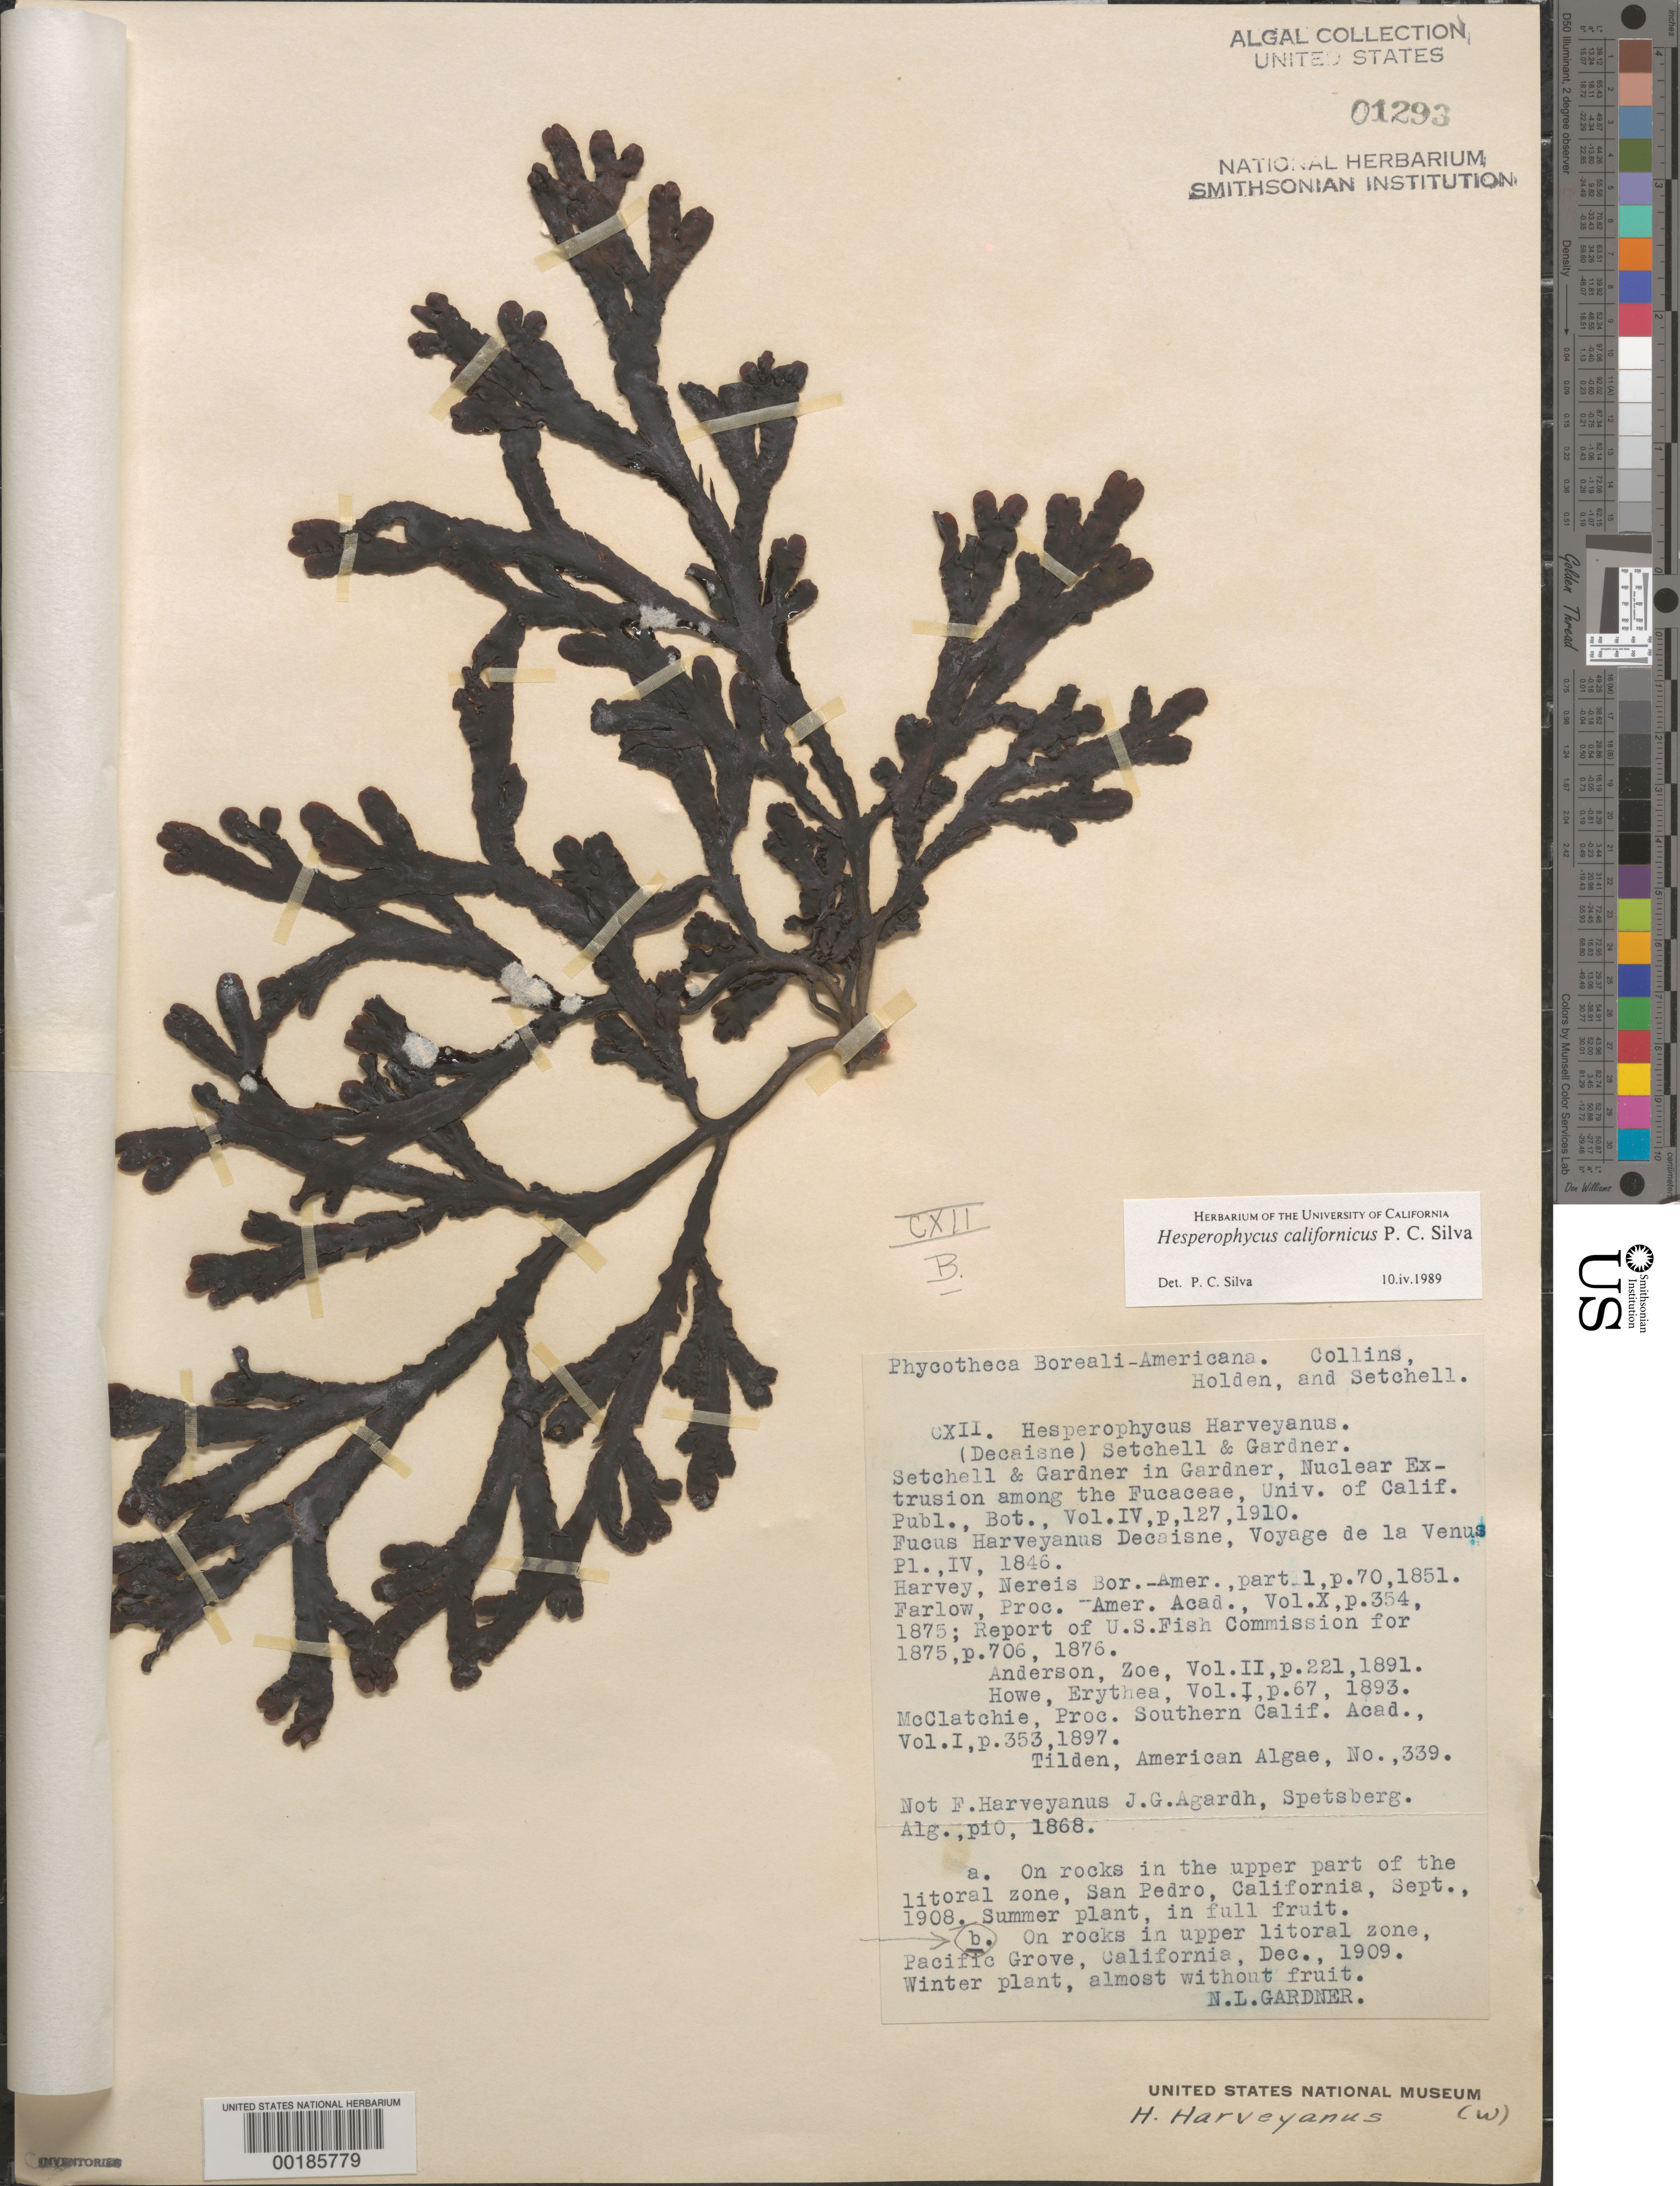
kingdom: Chromista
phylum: Ochrophyta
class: Phaeophyceae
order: Fucales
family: Fucaceae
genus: Hesperophycus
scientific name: Hesperophycus californicus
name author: P.C. Silva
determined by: Silva, P. C.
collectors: N. Gardner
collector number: PB-A Cxiib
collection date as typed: Dec 1909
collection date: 1909-12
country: United States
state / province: California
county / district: Monterey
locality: Pacific Grove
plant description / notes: Collins, Holden & Setchell, Phycotheca Boreali-Americana, as Hesperophycus harveyanus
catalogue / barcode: US 1293